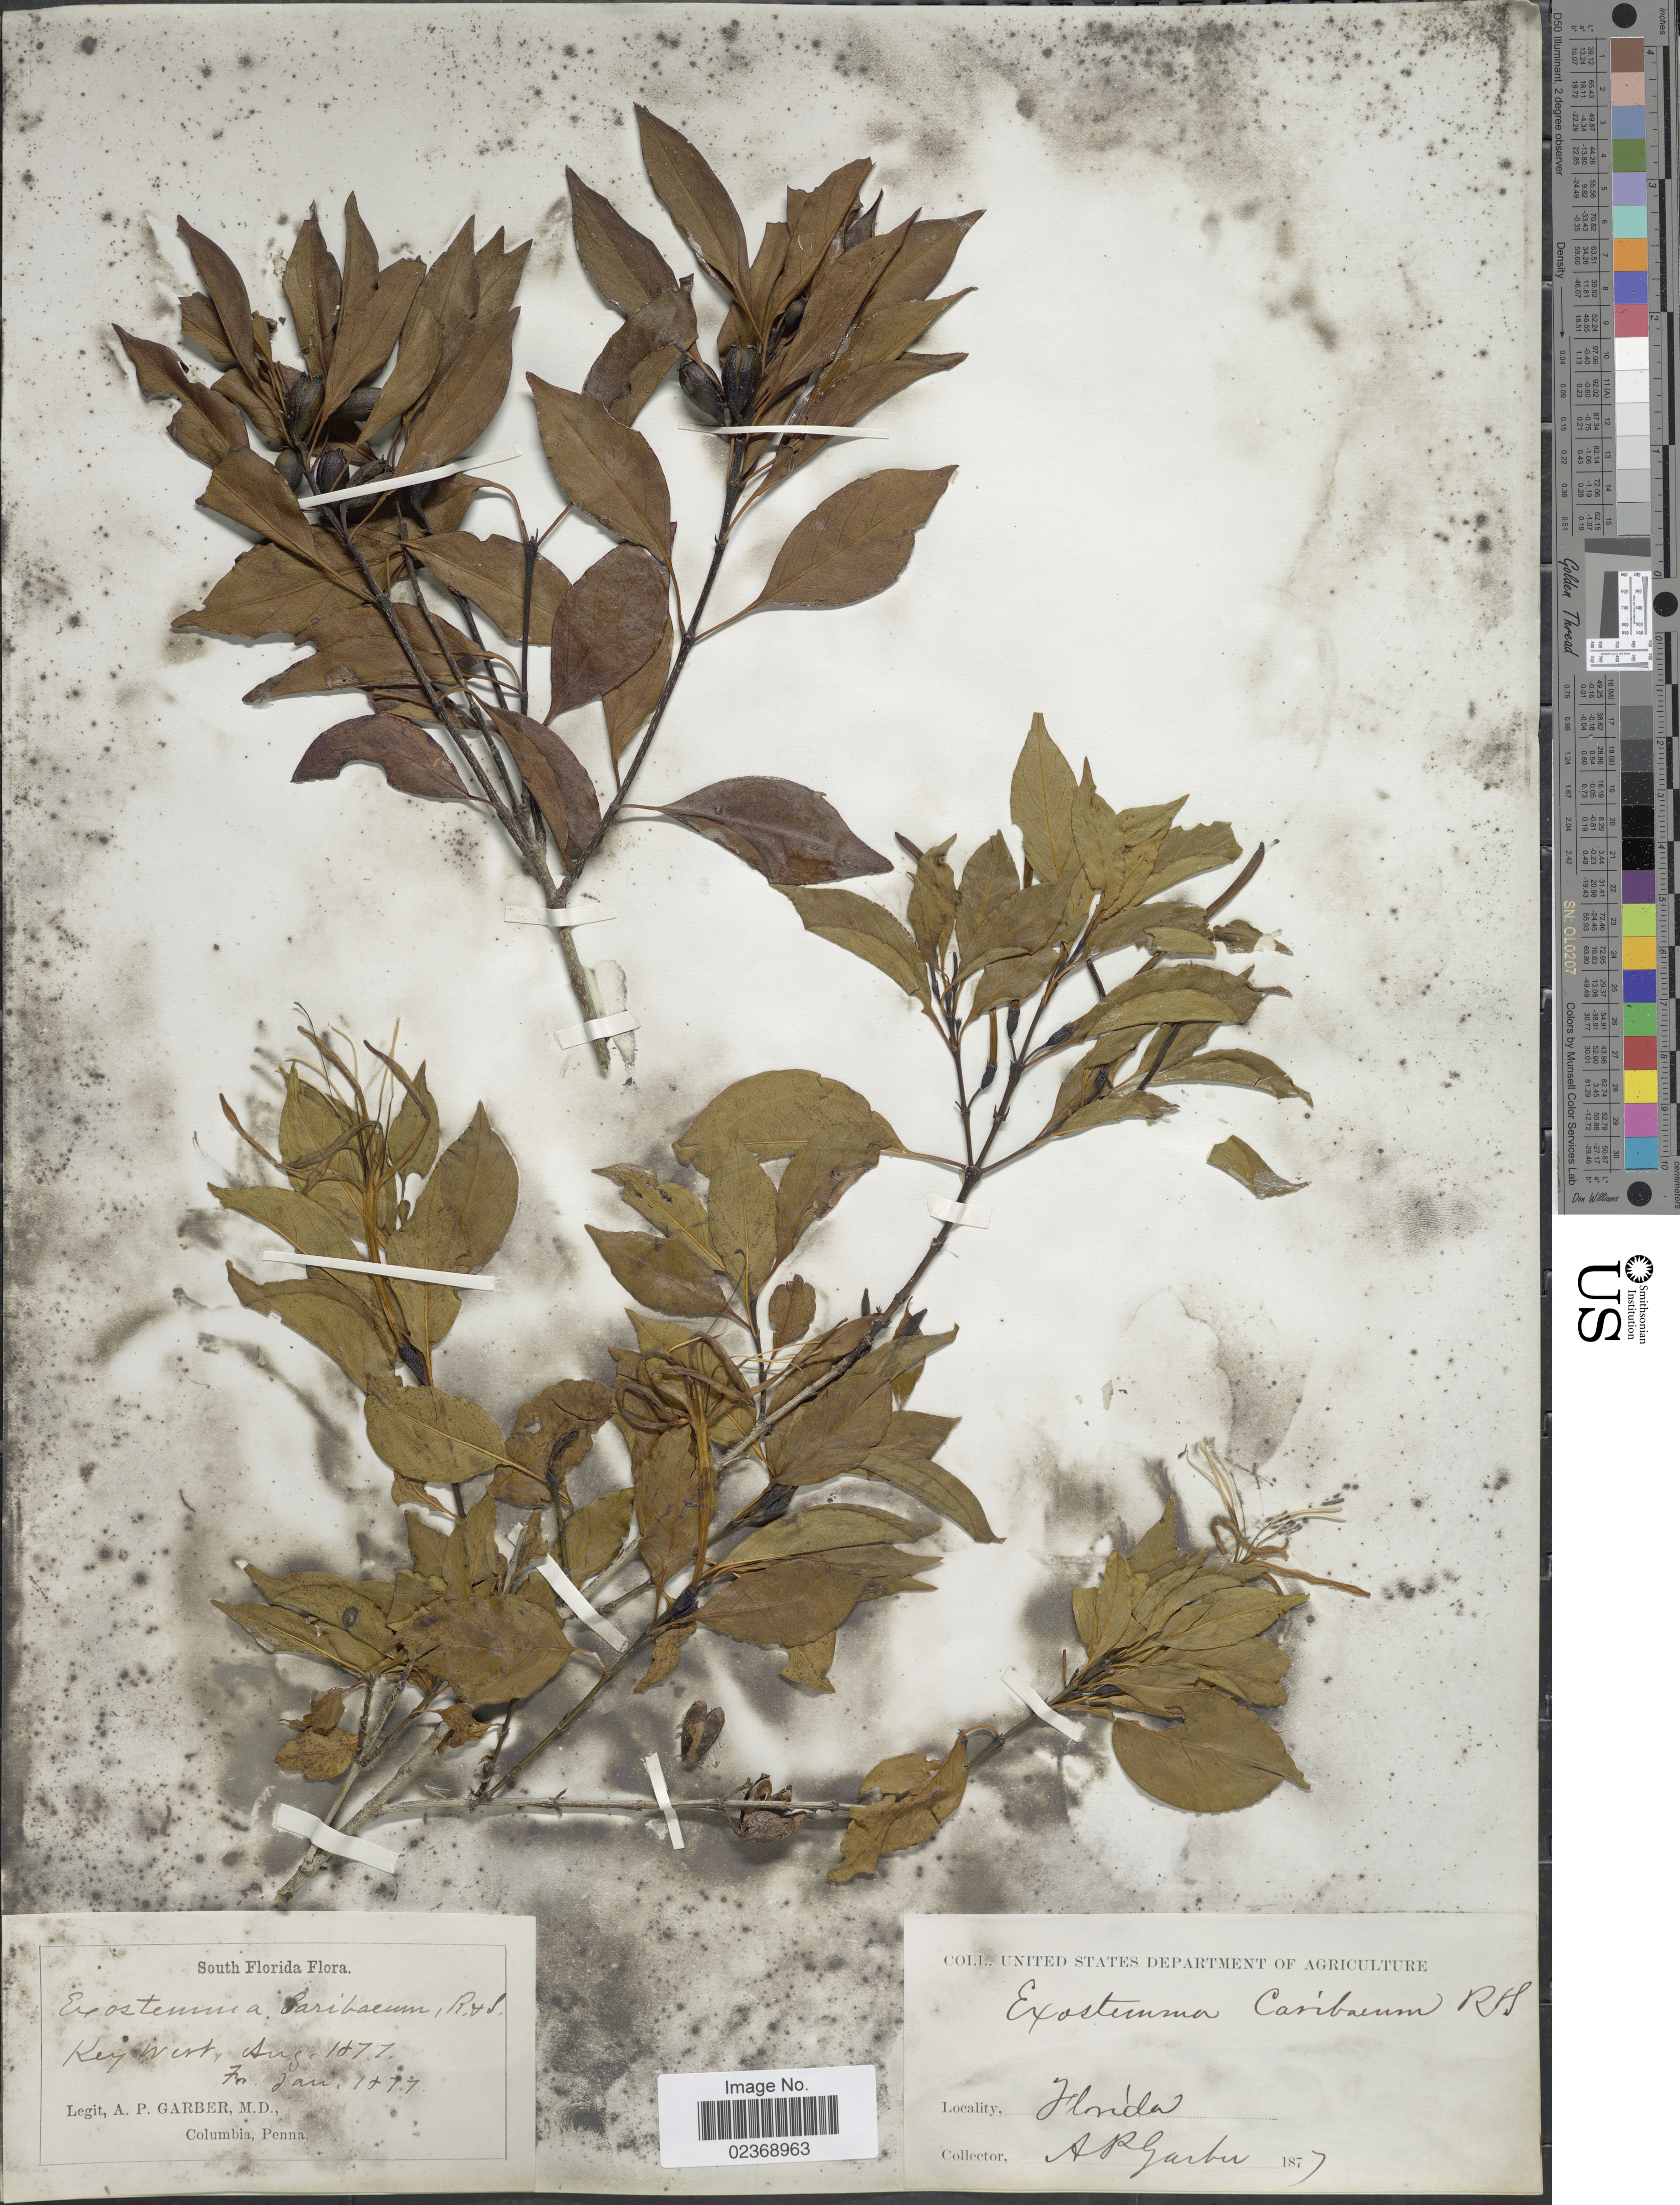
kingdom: Plantae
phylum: Tracheophyta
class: Magnoliopsida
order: Gentianales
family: Rubiaceae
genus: Exostema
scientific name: Exostema caribaeum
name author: (Jacq.) Roem. & Schult.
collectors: A. P. Garber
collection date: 1877-08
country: United States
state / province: Florida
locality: South Florida, Key West